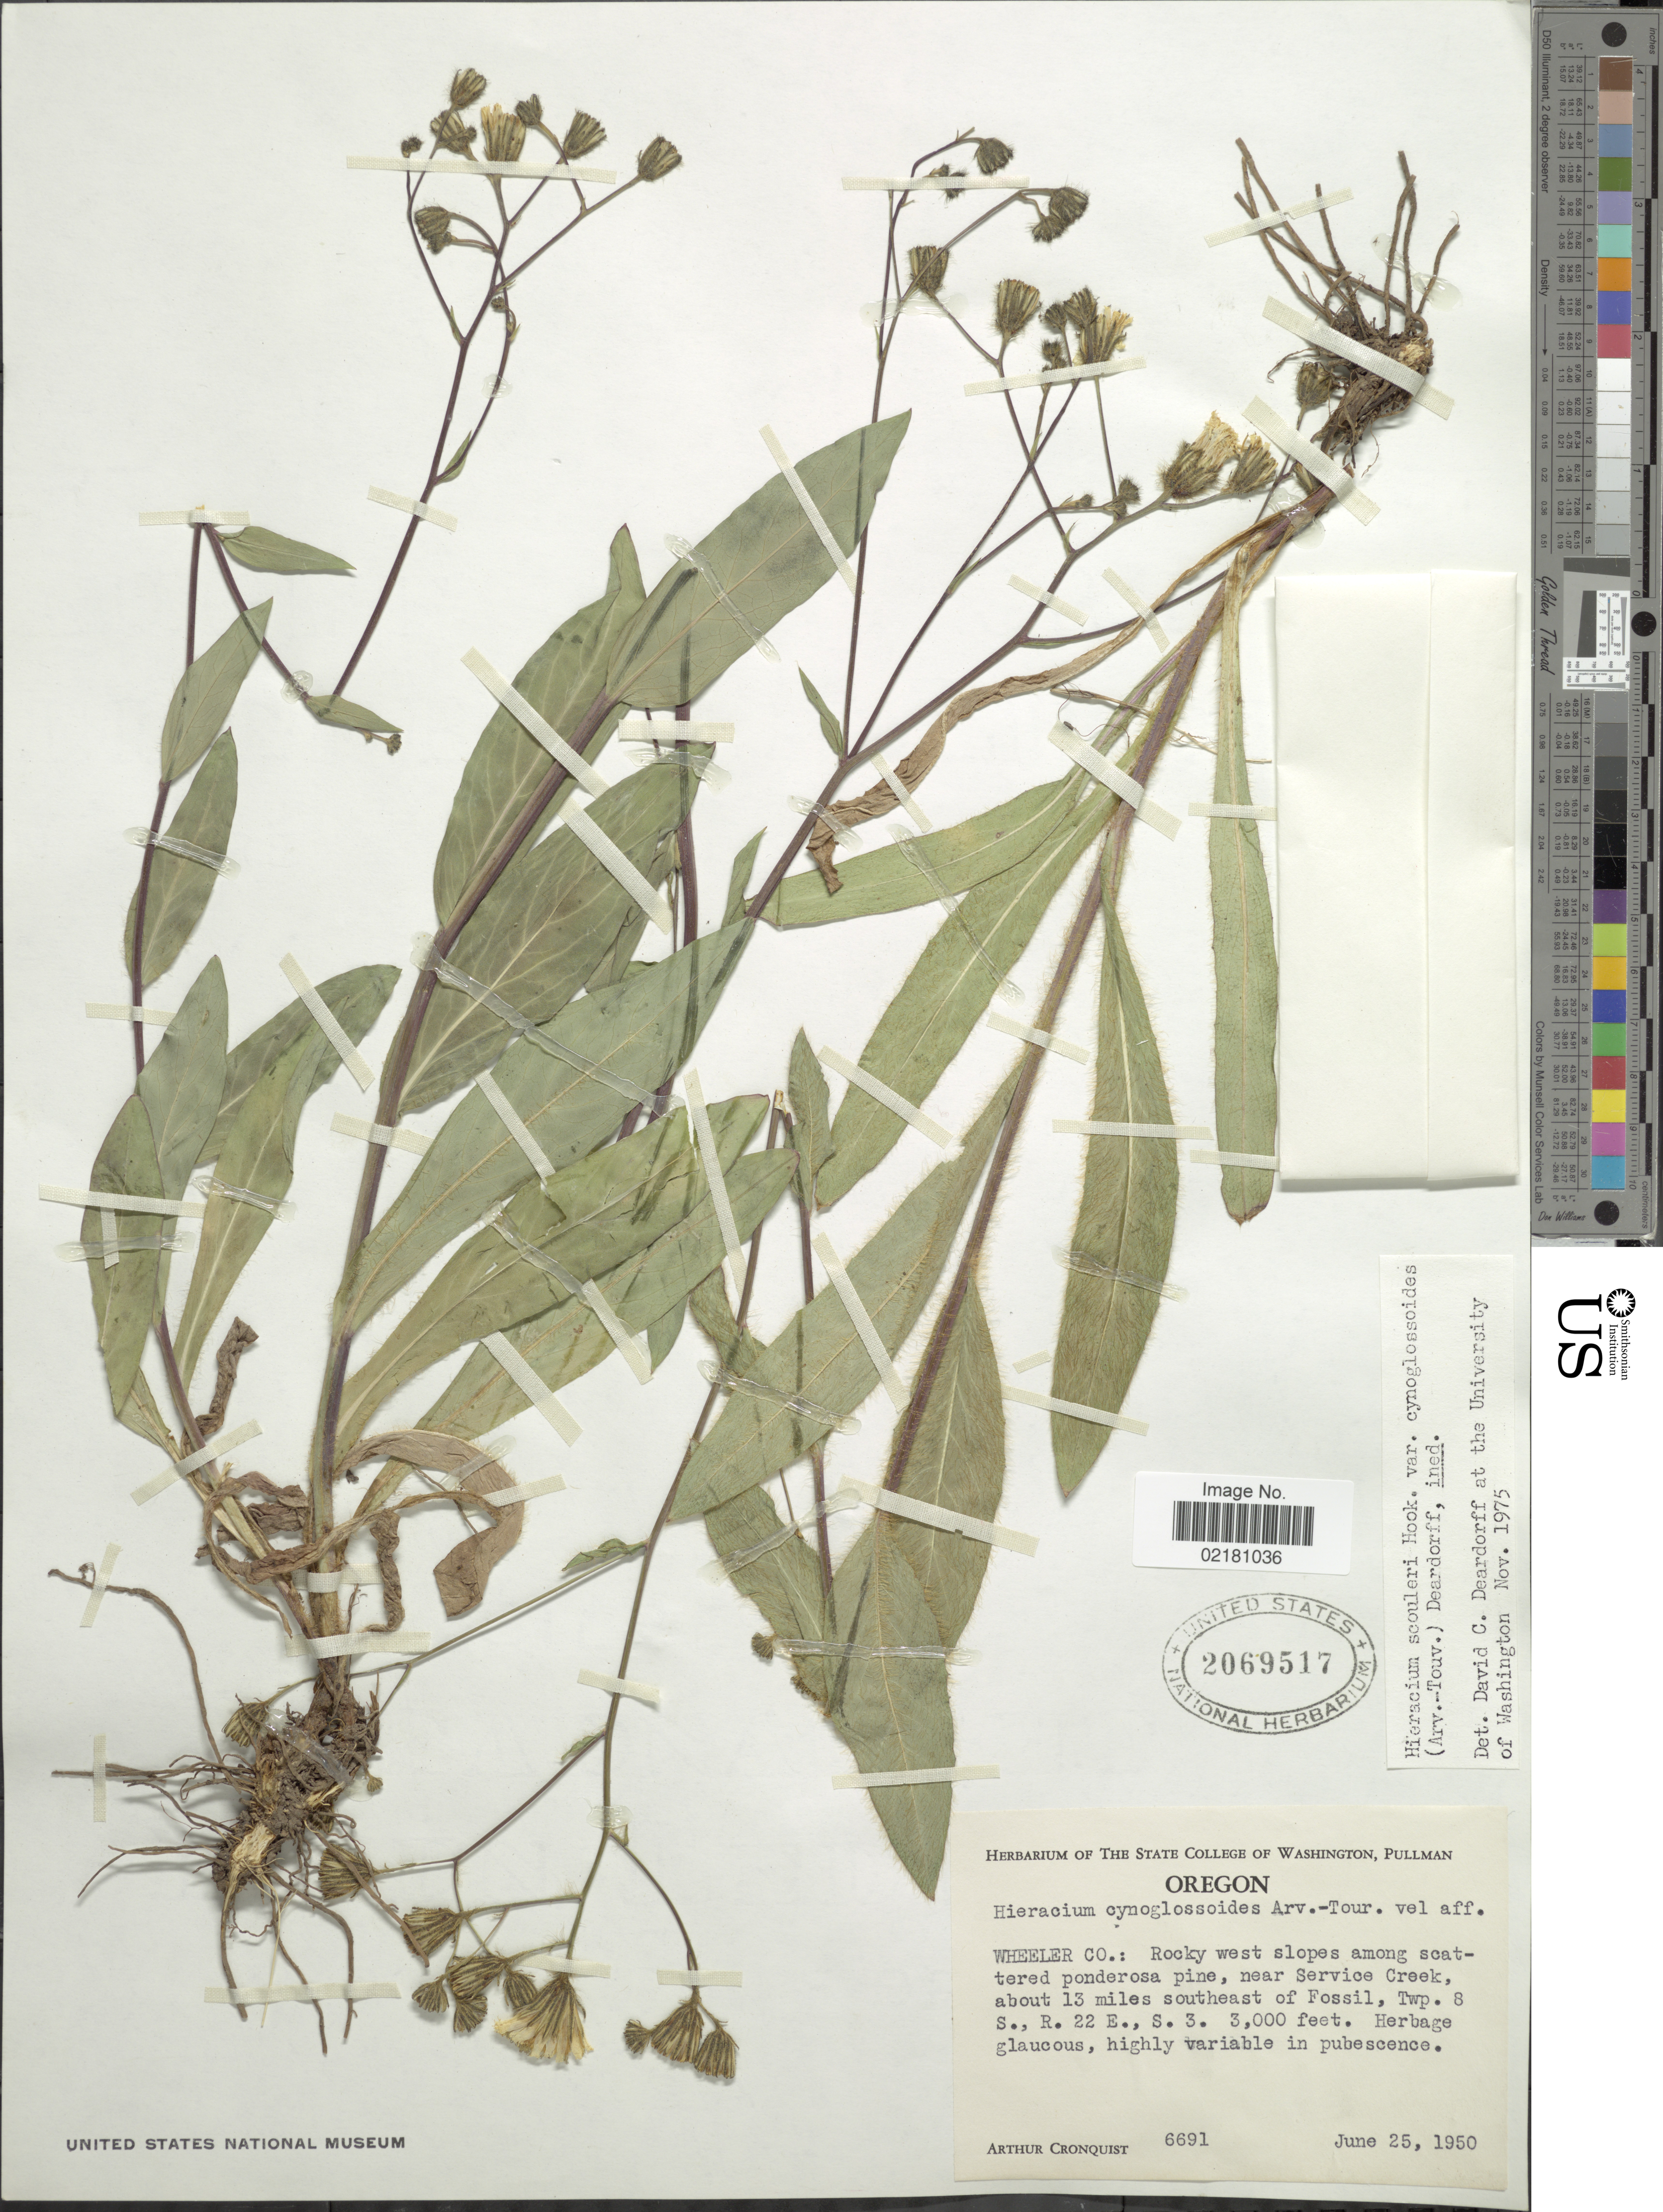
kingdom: Plantae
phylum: Tracheophyta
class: Magnoliopsida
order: Asterales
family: Asteraceae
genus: Hieracium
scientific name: Hieracium scouleri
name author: Hook.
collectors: A. J. Cronquist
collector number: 6691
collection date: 1950-06-25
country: United States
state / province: Oregon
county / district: Wheeler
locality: Wheeler Co.: Rocky west slopes among scattered ponderosa pine, near Service Creek, about 13 miles southeast of Fossil, Twp. 8 S., R. 22 E., S. 3.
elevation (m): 914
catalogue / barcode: US 2069517